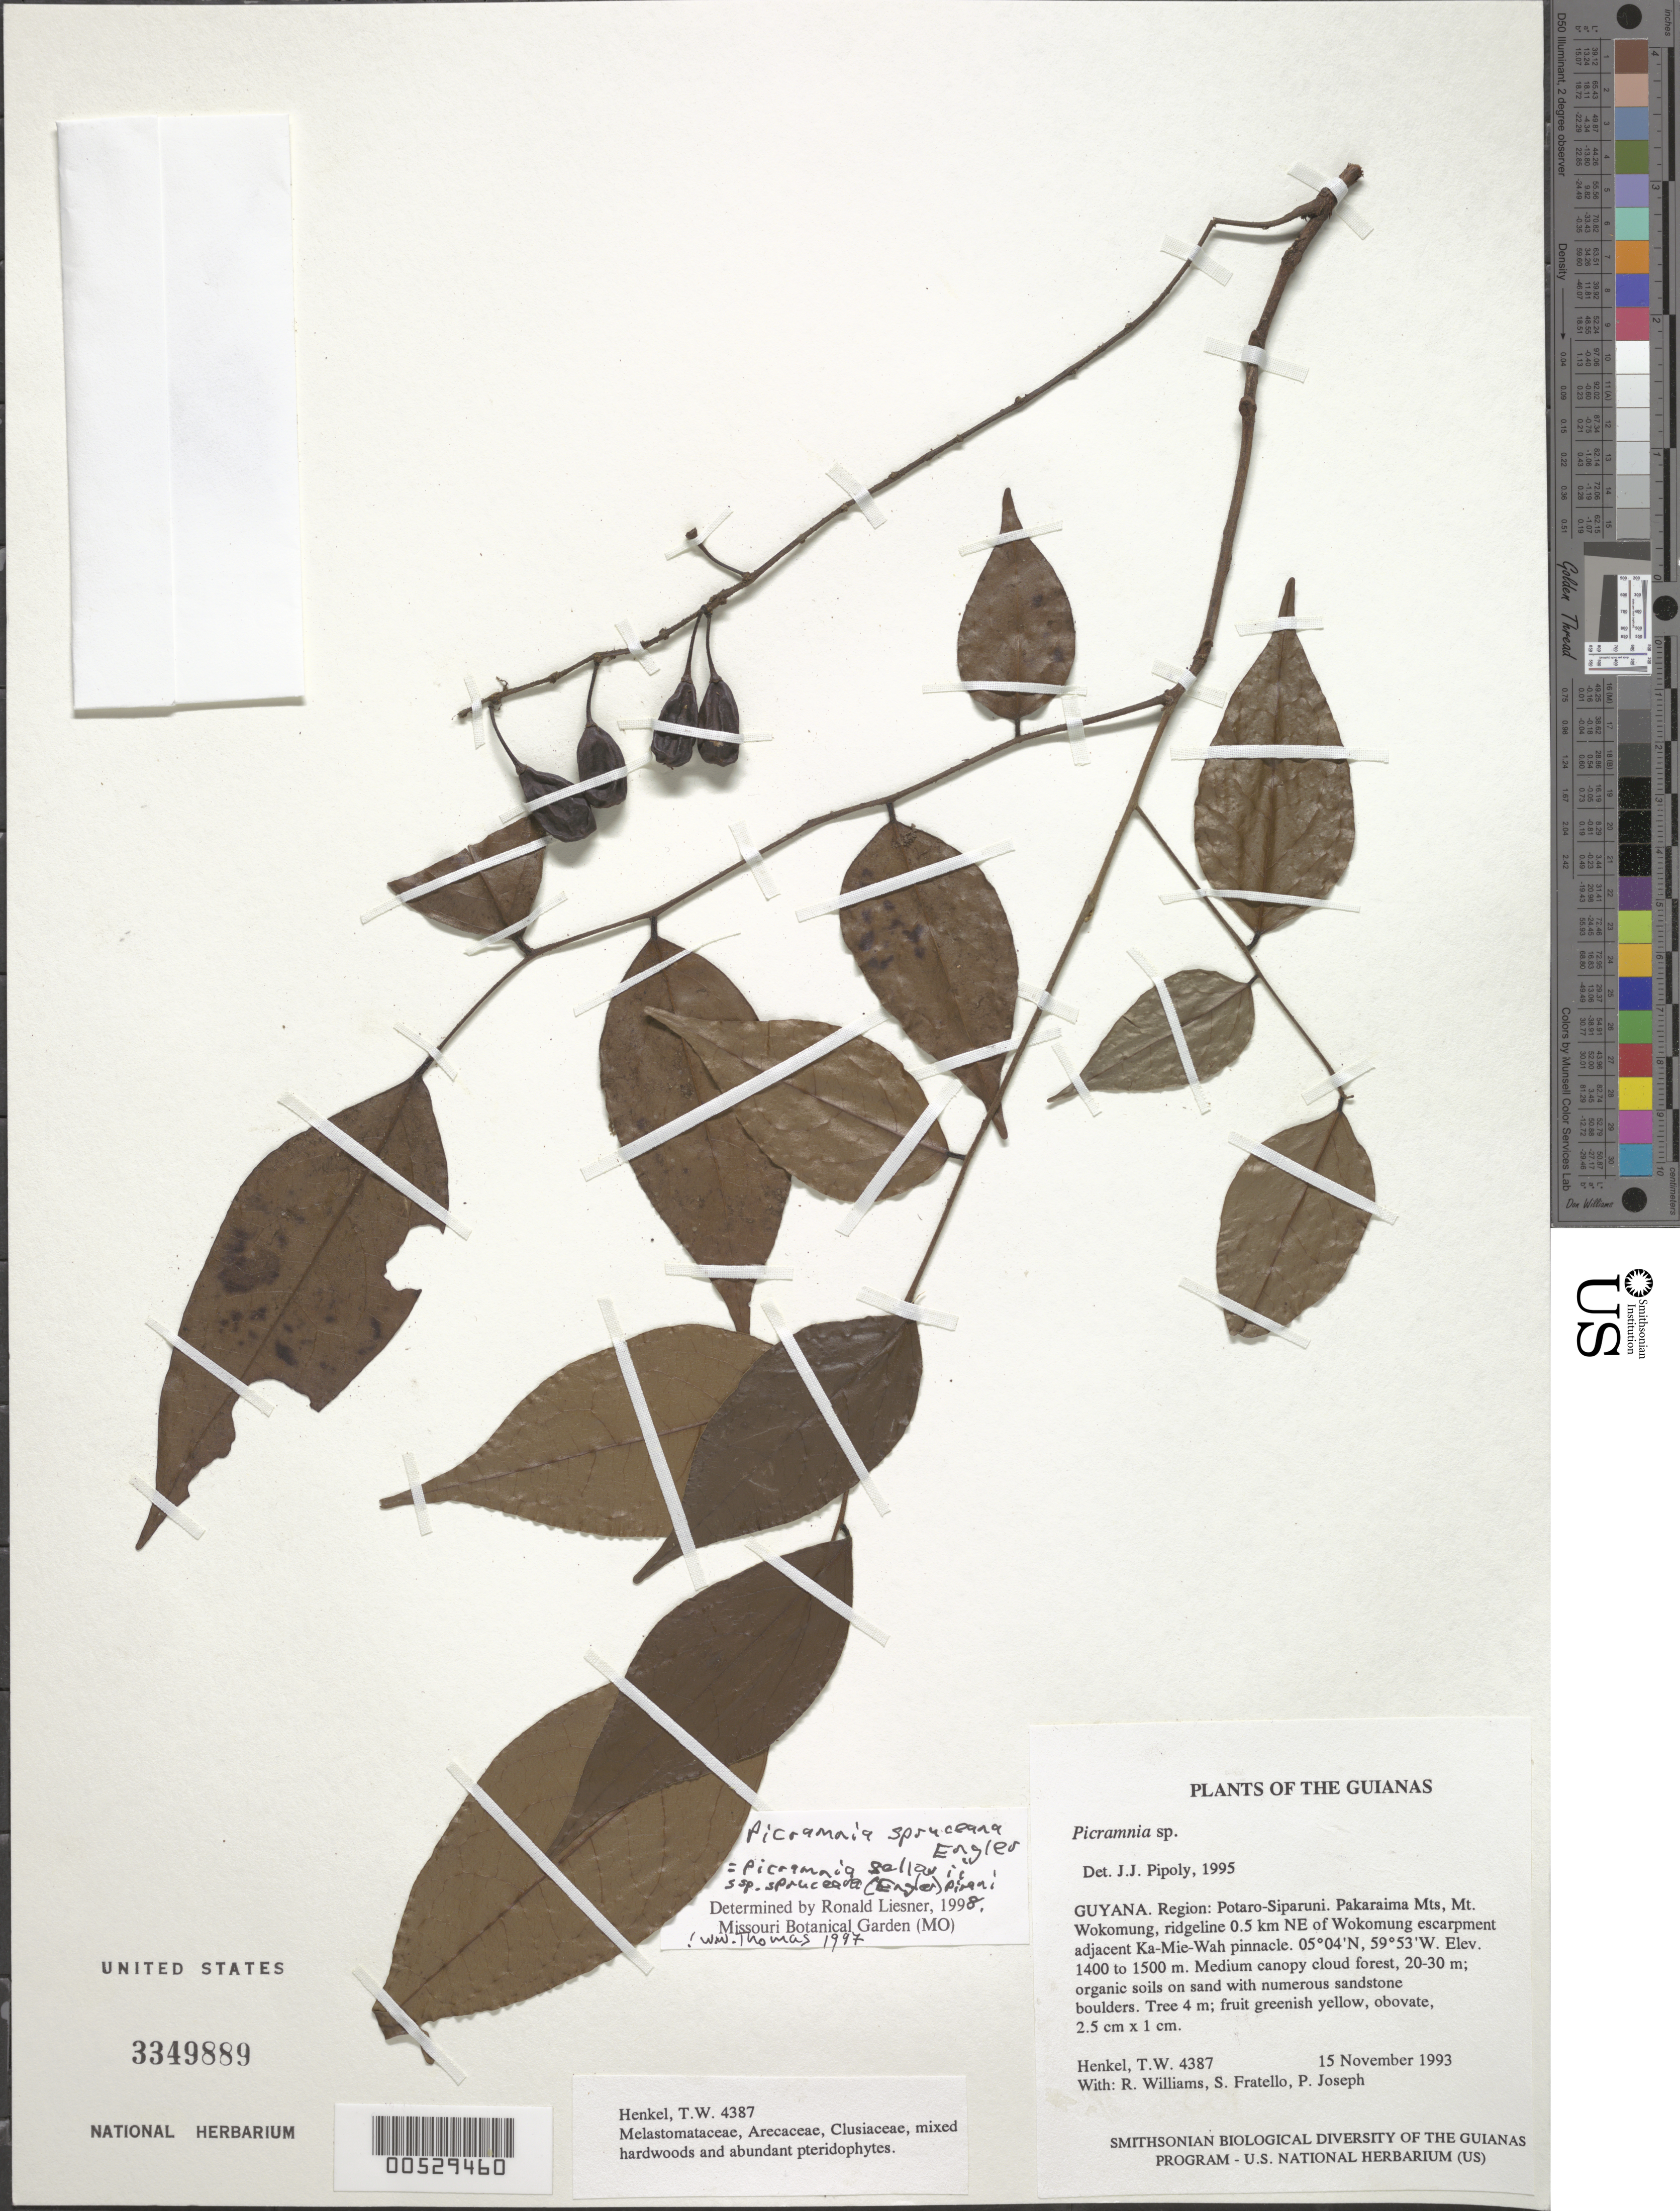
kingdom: Plantae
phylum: Tracheophyta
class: Magnoliopsida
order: Picramniales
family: Picramniaceae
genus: Picramnia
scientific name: Picramnia sellowii subsp. spruceana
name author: (Engl.) Pirani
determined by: Liesner, R. L.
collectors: T. Henkel, R. Williams, S. Fratello & P. Joseph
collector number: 4387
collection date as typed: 15 November 1993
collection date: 1993-11-15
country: Guyana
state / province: Potaro-Siparuni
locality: Pakaraima Mts, Mt. Wokomung, ridgeline 0.5 km NE of Wokomung escarpment adjacent Ka-Mie-Wah pinnacle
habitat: Medium canopy cloud forest, 20-30 m; organic soils on sand with numerous sandstone boulders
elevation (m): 1400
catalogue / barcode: US 3349889